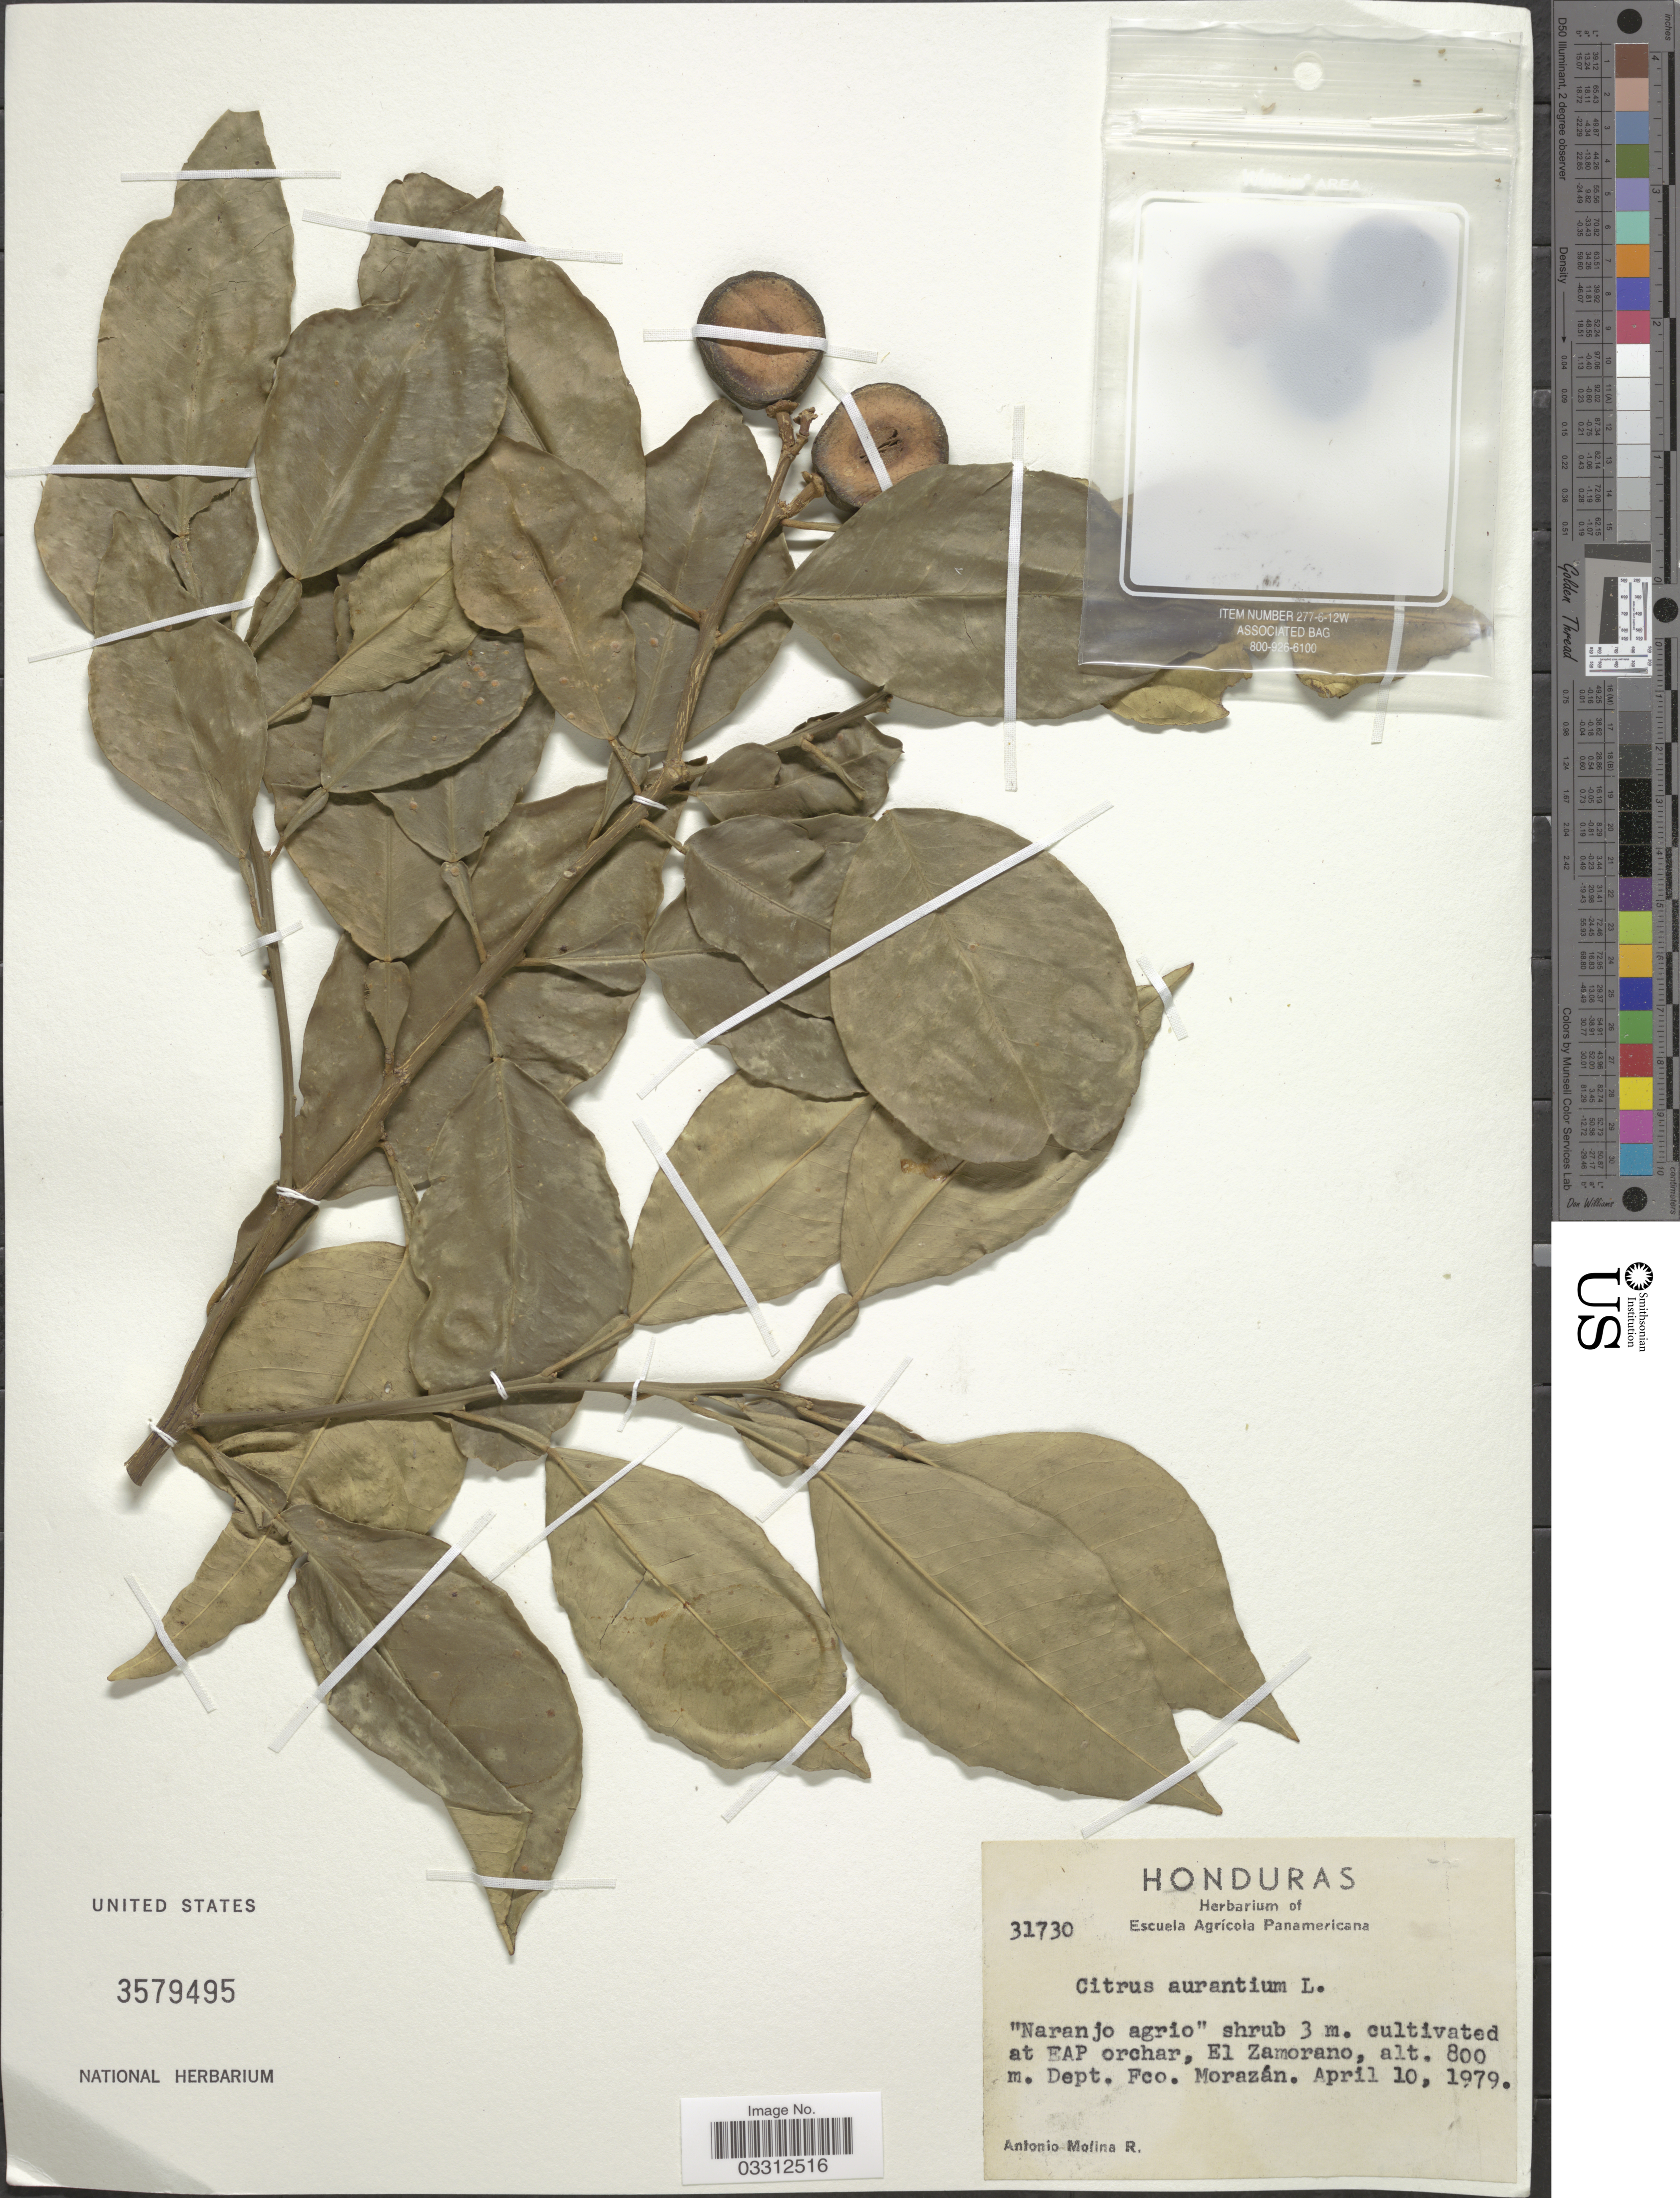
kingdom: Plantae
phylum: Tracheophyta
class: Magnoliopsida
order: Sapindales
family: Rutaceae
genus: Citrus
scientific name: Citrus x aurantium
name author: L.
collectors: A. Molina R.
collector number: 31730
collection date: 1979-04-10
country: Honduras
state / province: Fco. Morazán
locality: EAP orchar, El Zamorano, Dept. Fco. Morazán.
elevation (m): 800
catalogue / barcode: US 3579495